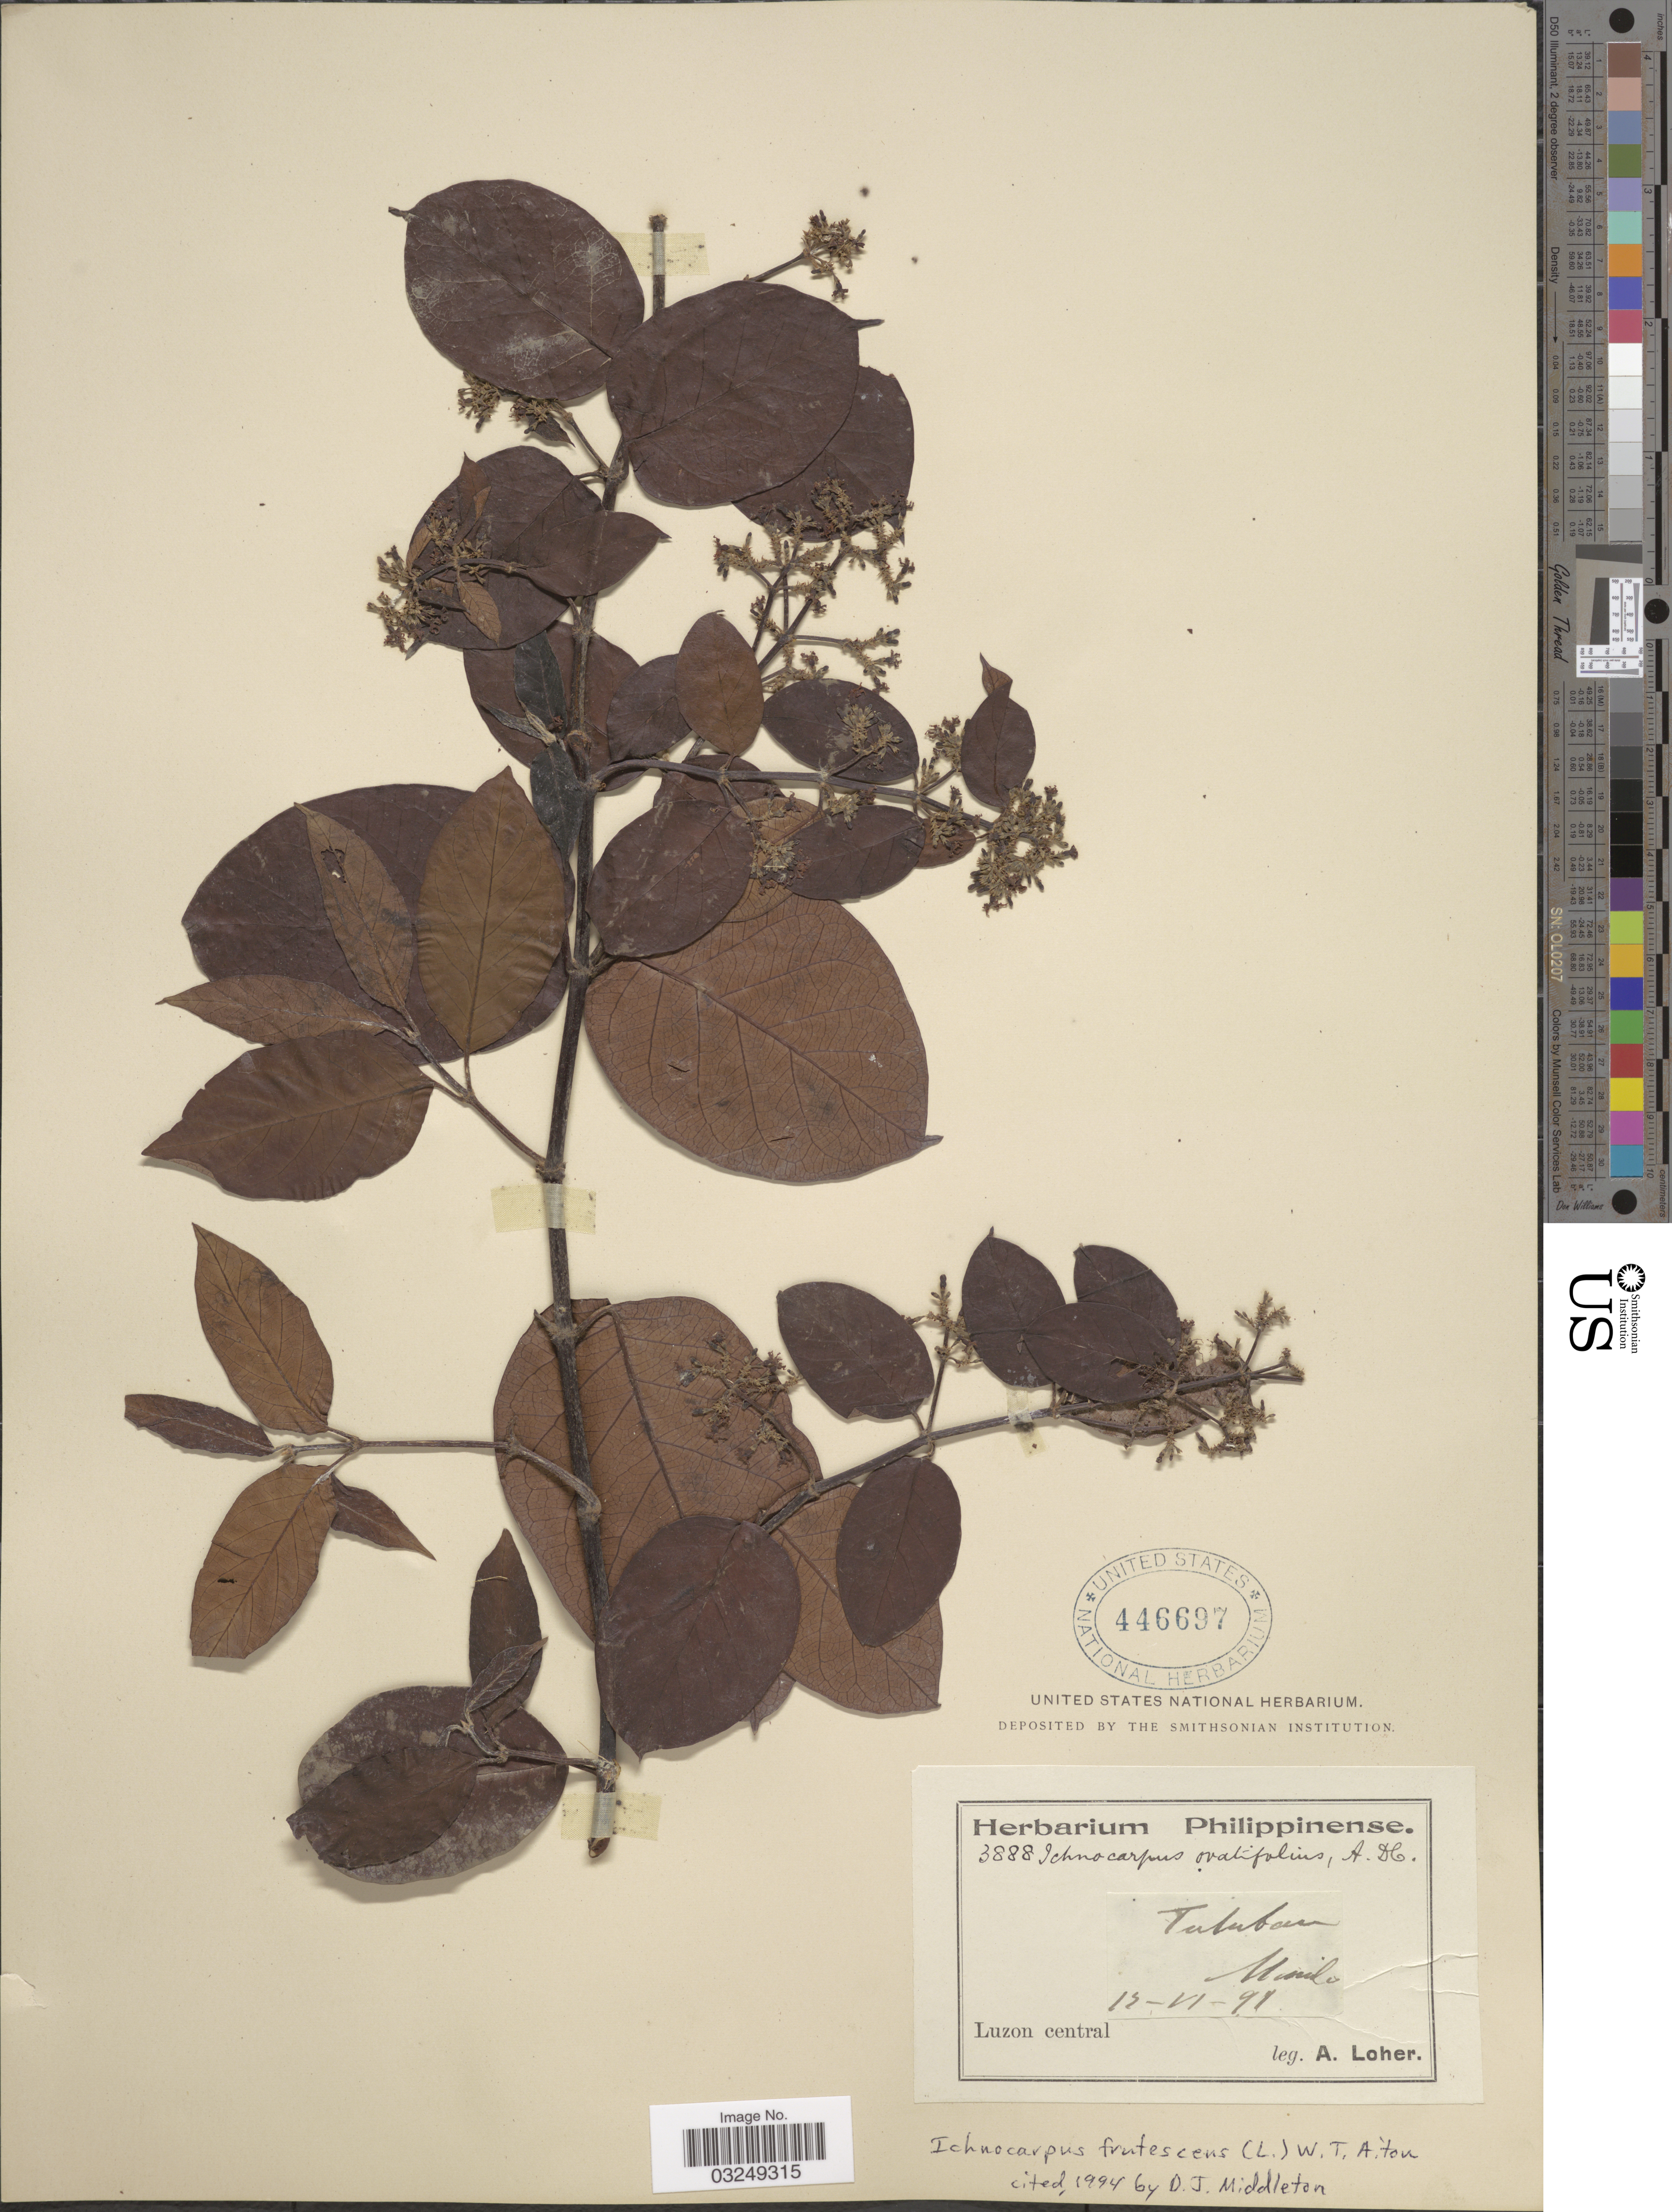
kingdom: Plantae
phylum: Tracheophyta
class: Magnoliopsida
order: Gentianales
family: Apocynaceae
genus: Ichnocarpus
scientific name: Ichnocarpus frutescens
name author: (L.) W.T. Aiton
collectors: A. Loher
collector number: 3888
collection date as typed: Transcribed d/m/y: 17/6/94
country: Philippines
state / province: Central Luzon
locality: Tuluban, Manila. Luzon central.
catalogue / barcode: US 446697